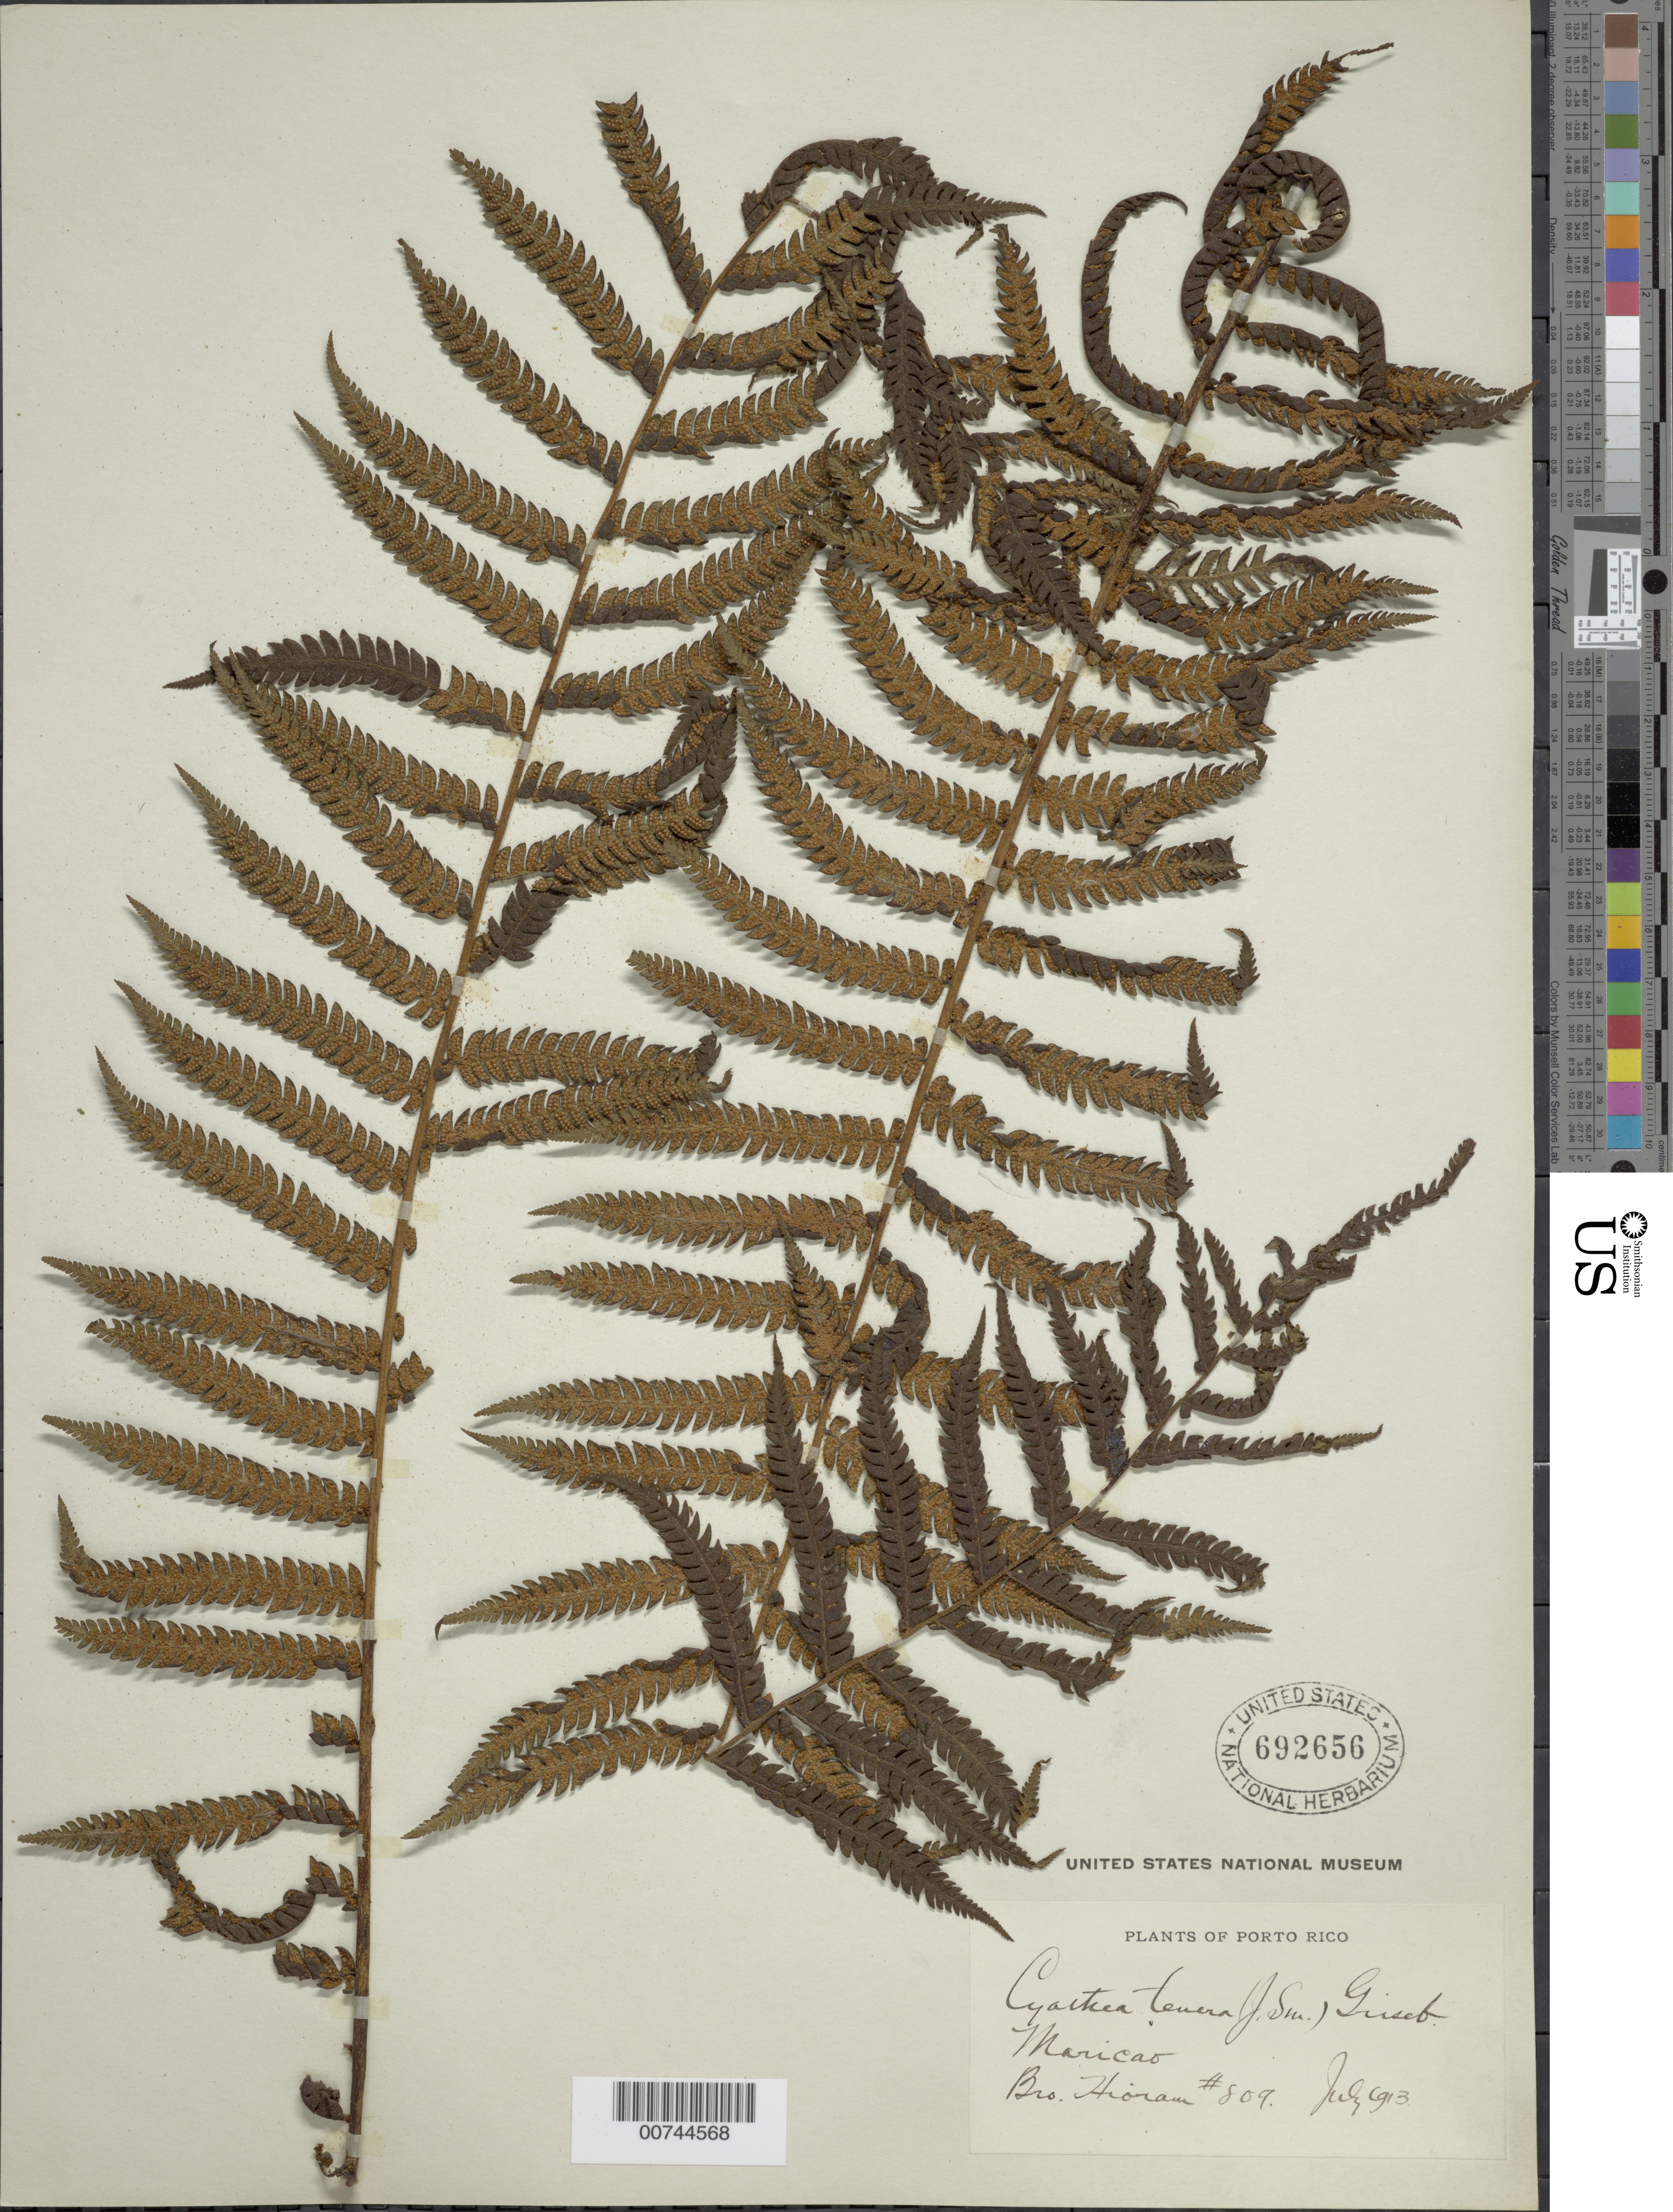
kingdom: Plantae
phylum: Tracheophyta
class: Polypodiopsida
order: Cyatheales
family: Cyatheaceae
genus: Cyathea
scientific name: Cyathea furfuracea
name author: Christ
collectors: Bro. Hioram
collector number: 809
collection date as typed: Jul 1913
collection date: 1913-07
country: Puerto Rico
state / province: Maricao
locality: Maricao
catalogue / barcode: US 692656